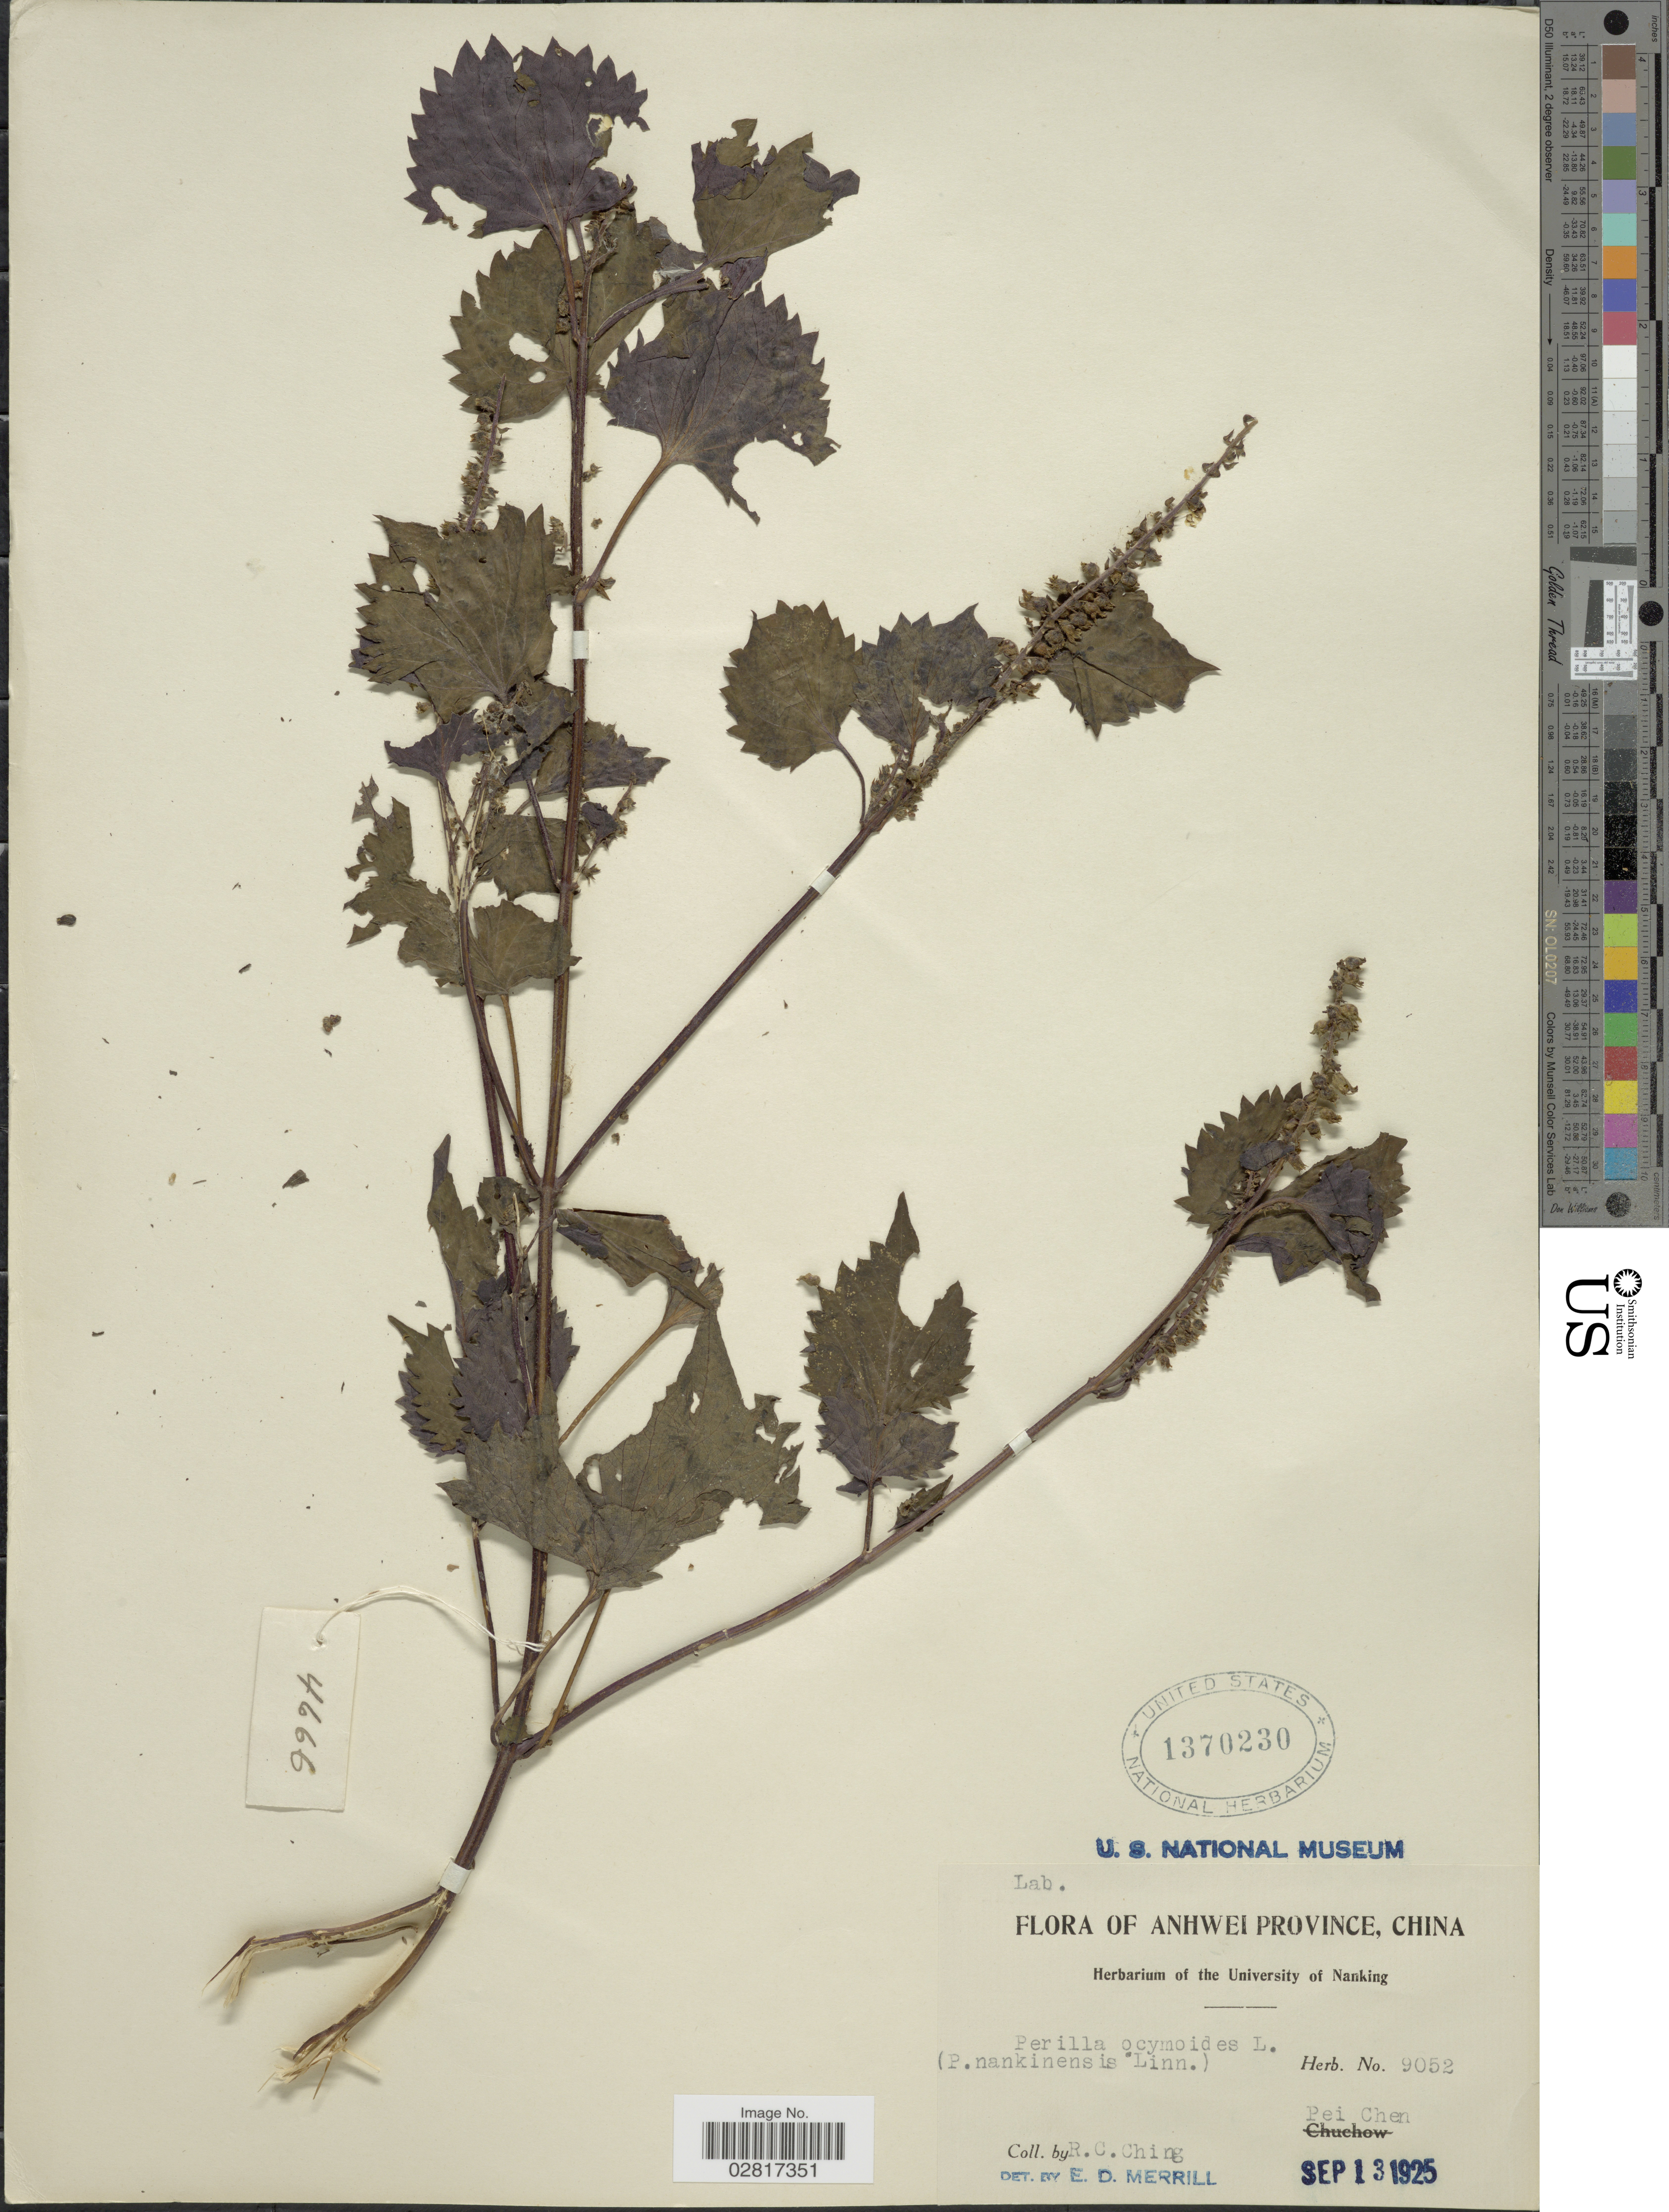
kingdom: Plantae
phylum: Tracheophyta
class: Magnoliopsida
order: Lamiales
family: Lamiaceae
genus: Perilla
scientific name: Perilla frutescens var. crispa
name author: (Thunb.) H. Deane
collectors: R. C. Ching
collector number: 9052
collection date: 1925-09-13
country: China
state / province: Anhui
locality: Anhwei Province. Pei Chen.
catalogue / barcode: US 1370230